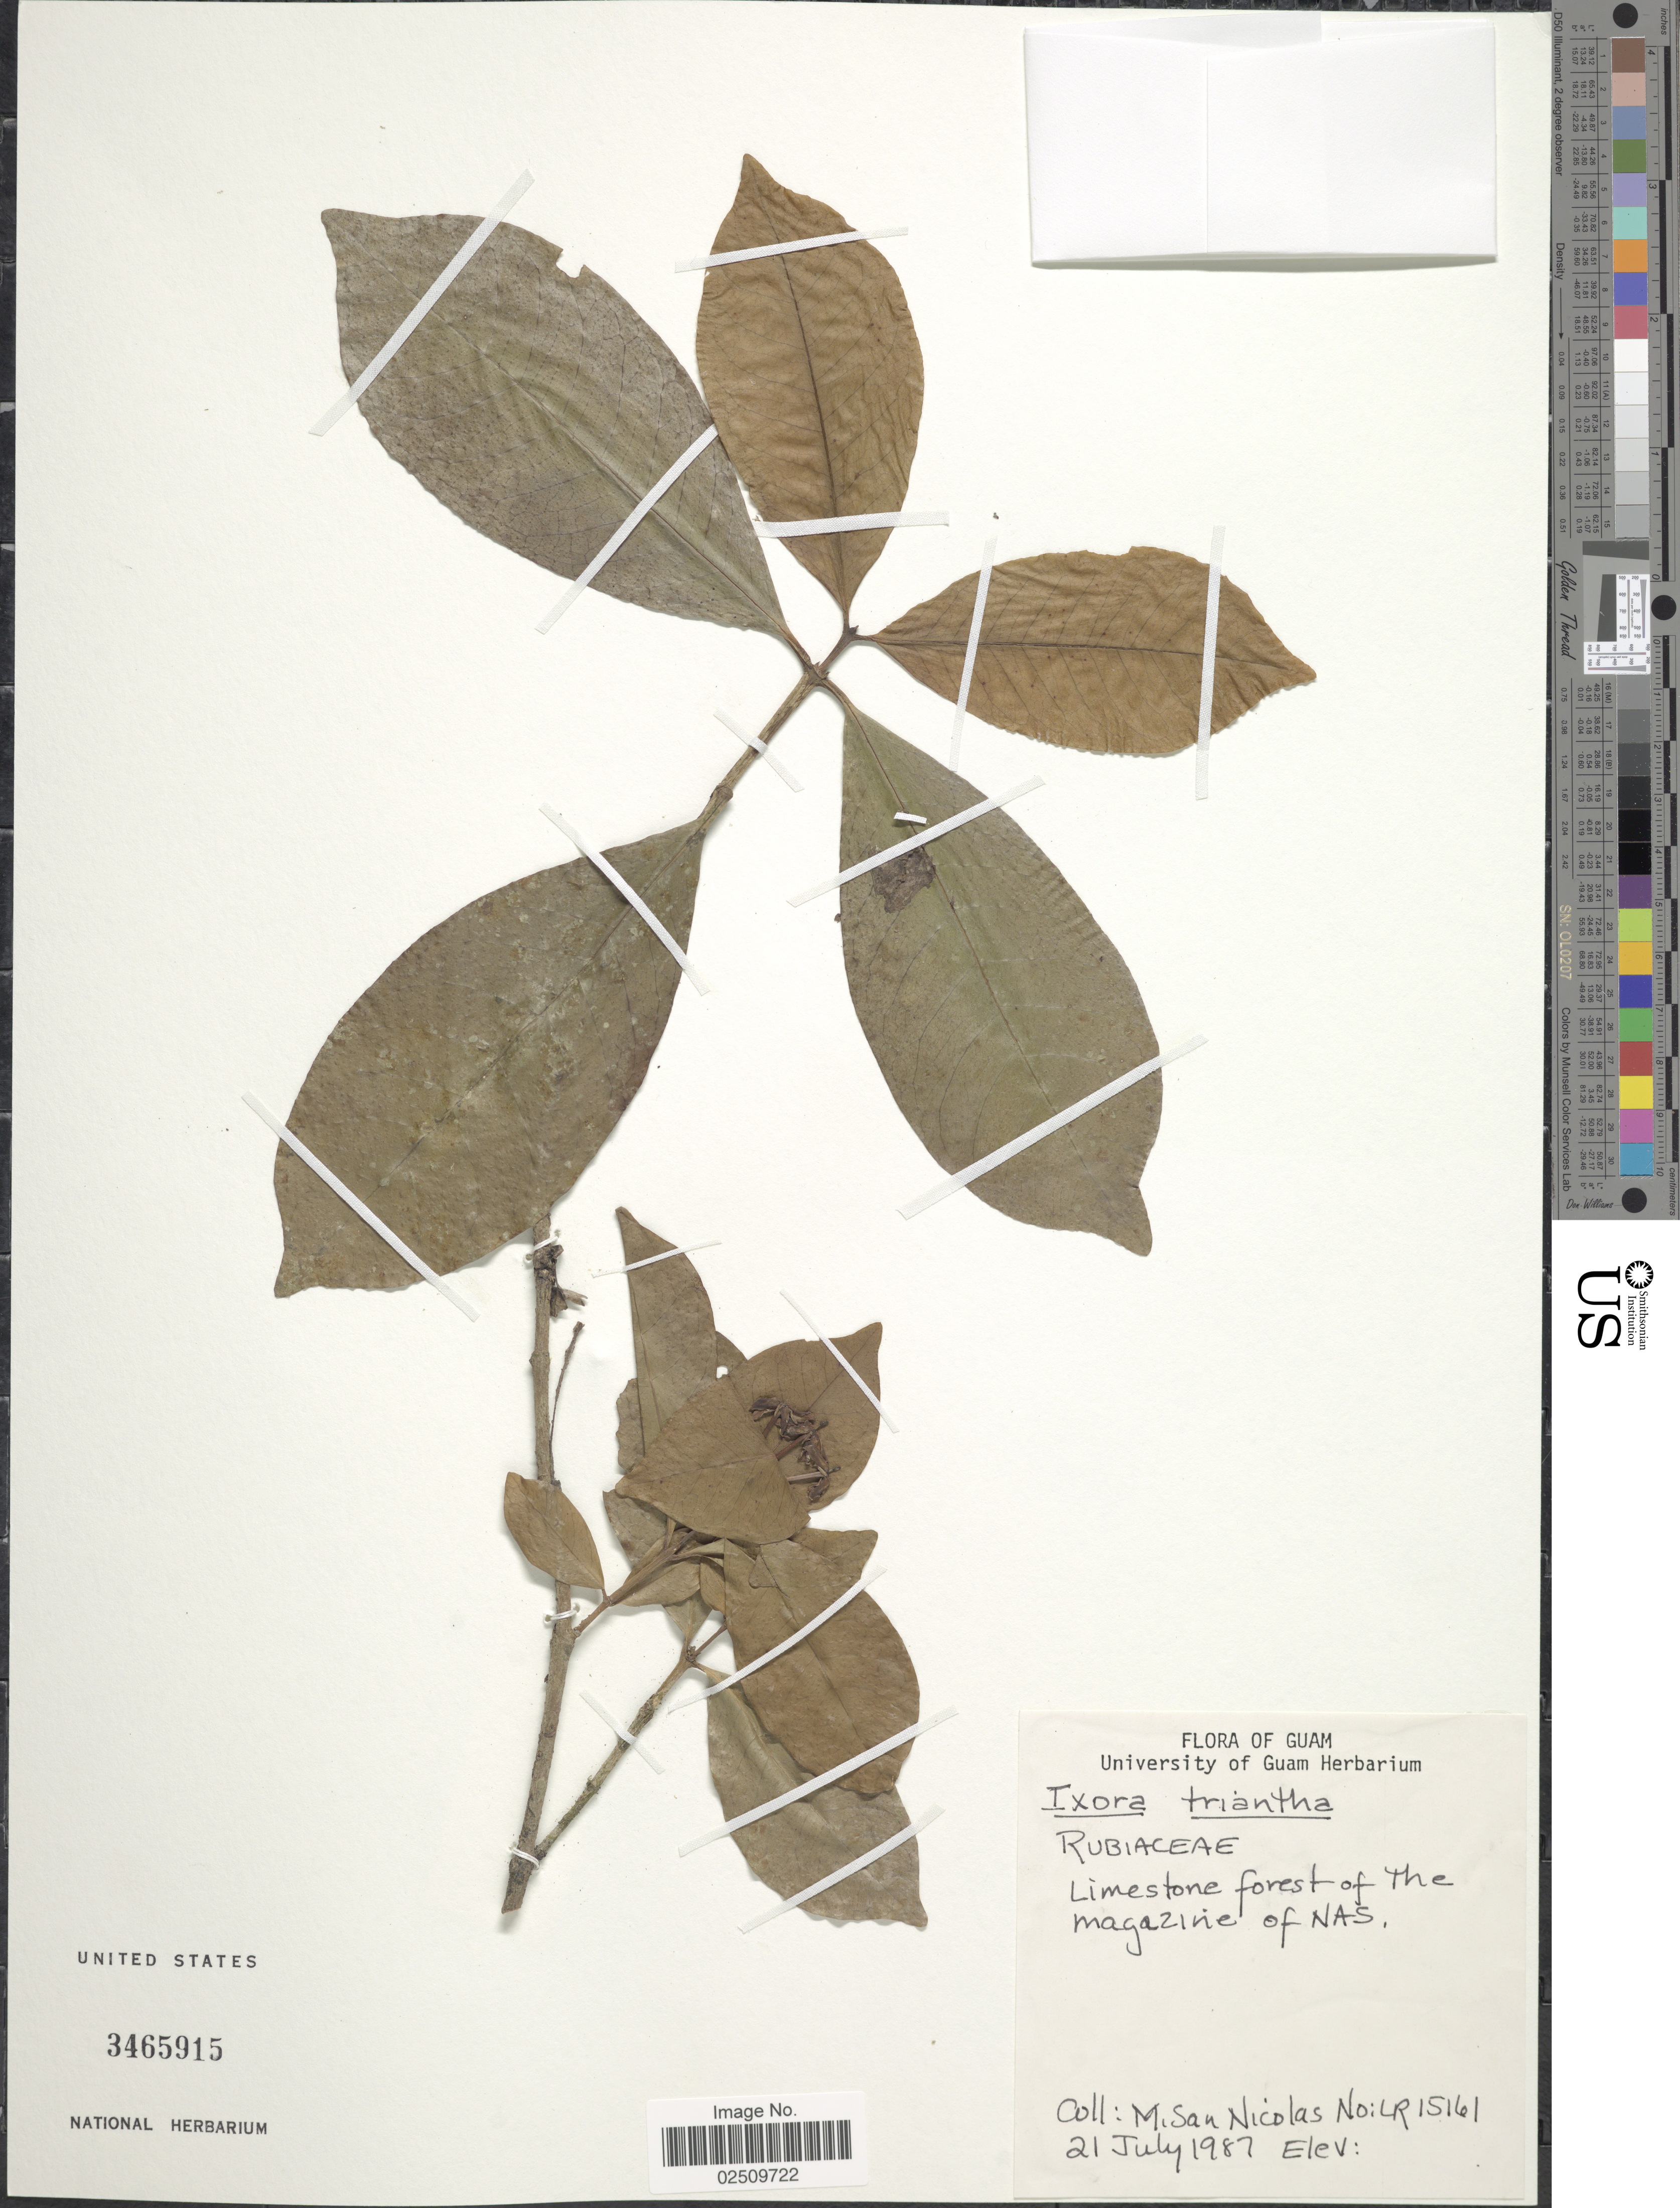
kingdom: Plantae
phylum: Tracheophyta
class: Magnoliopsida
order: Gentianales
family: Rubiaceae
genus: Ixora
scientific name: Ixora triantha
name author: Volkens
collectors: M. San Nicolas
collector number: LR 15161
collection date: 1987-07-21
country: Guam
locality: Limestone forest of the magazine of NAS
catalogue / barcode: US 3465915